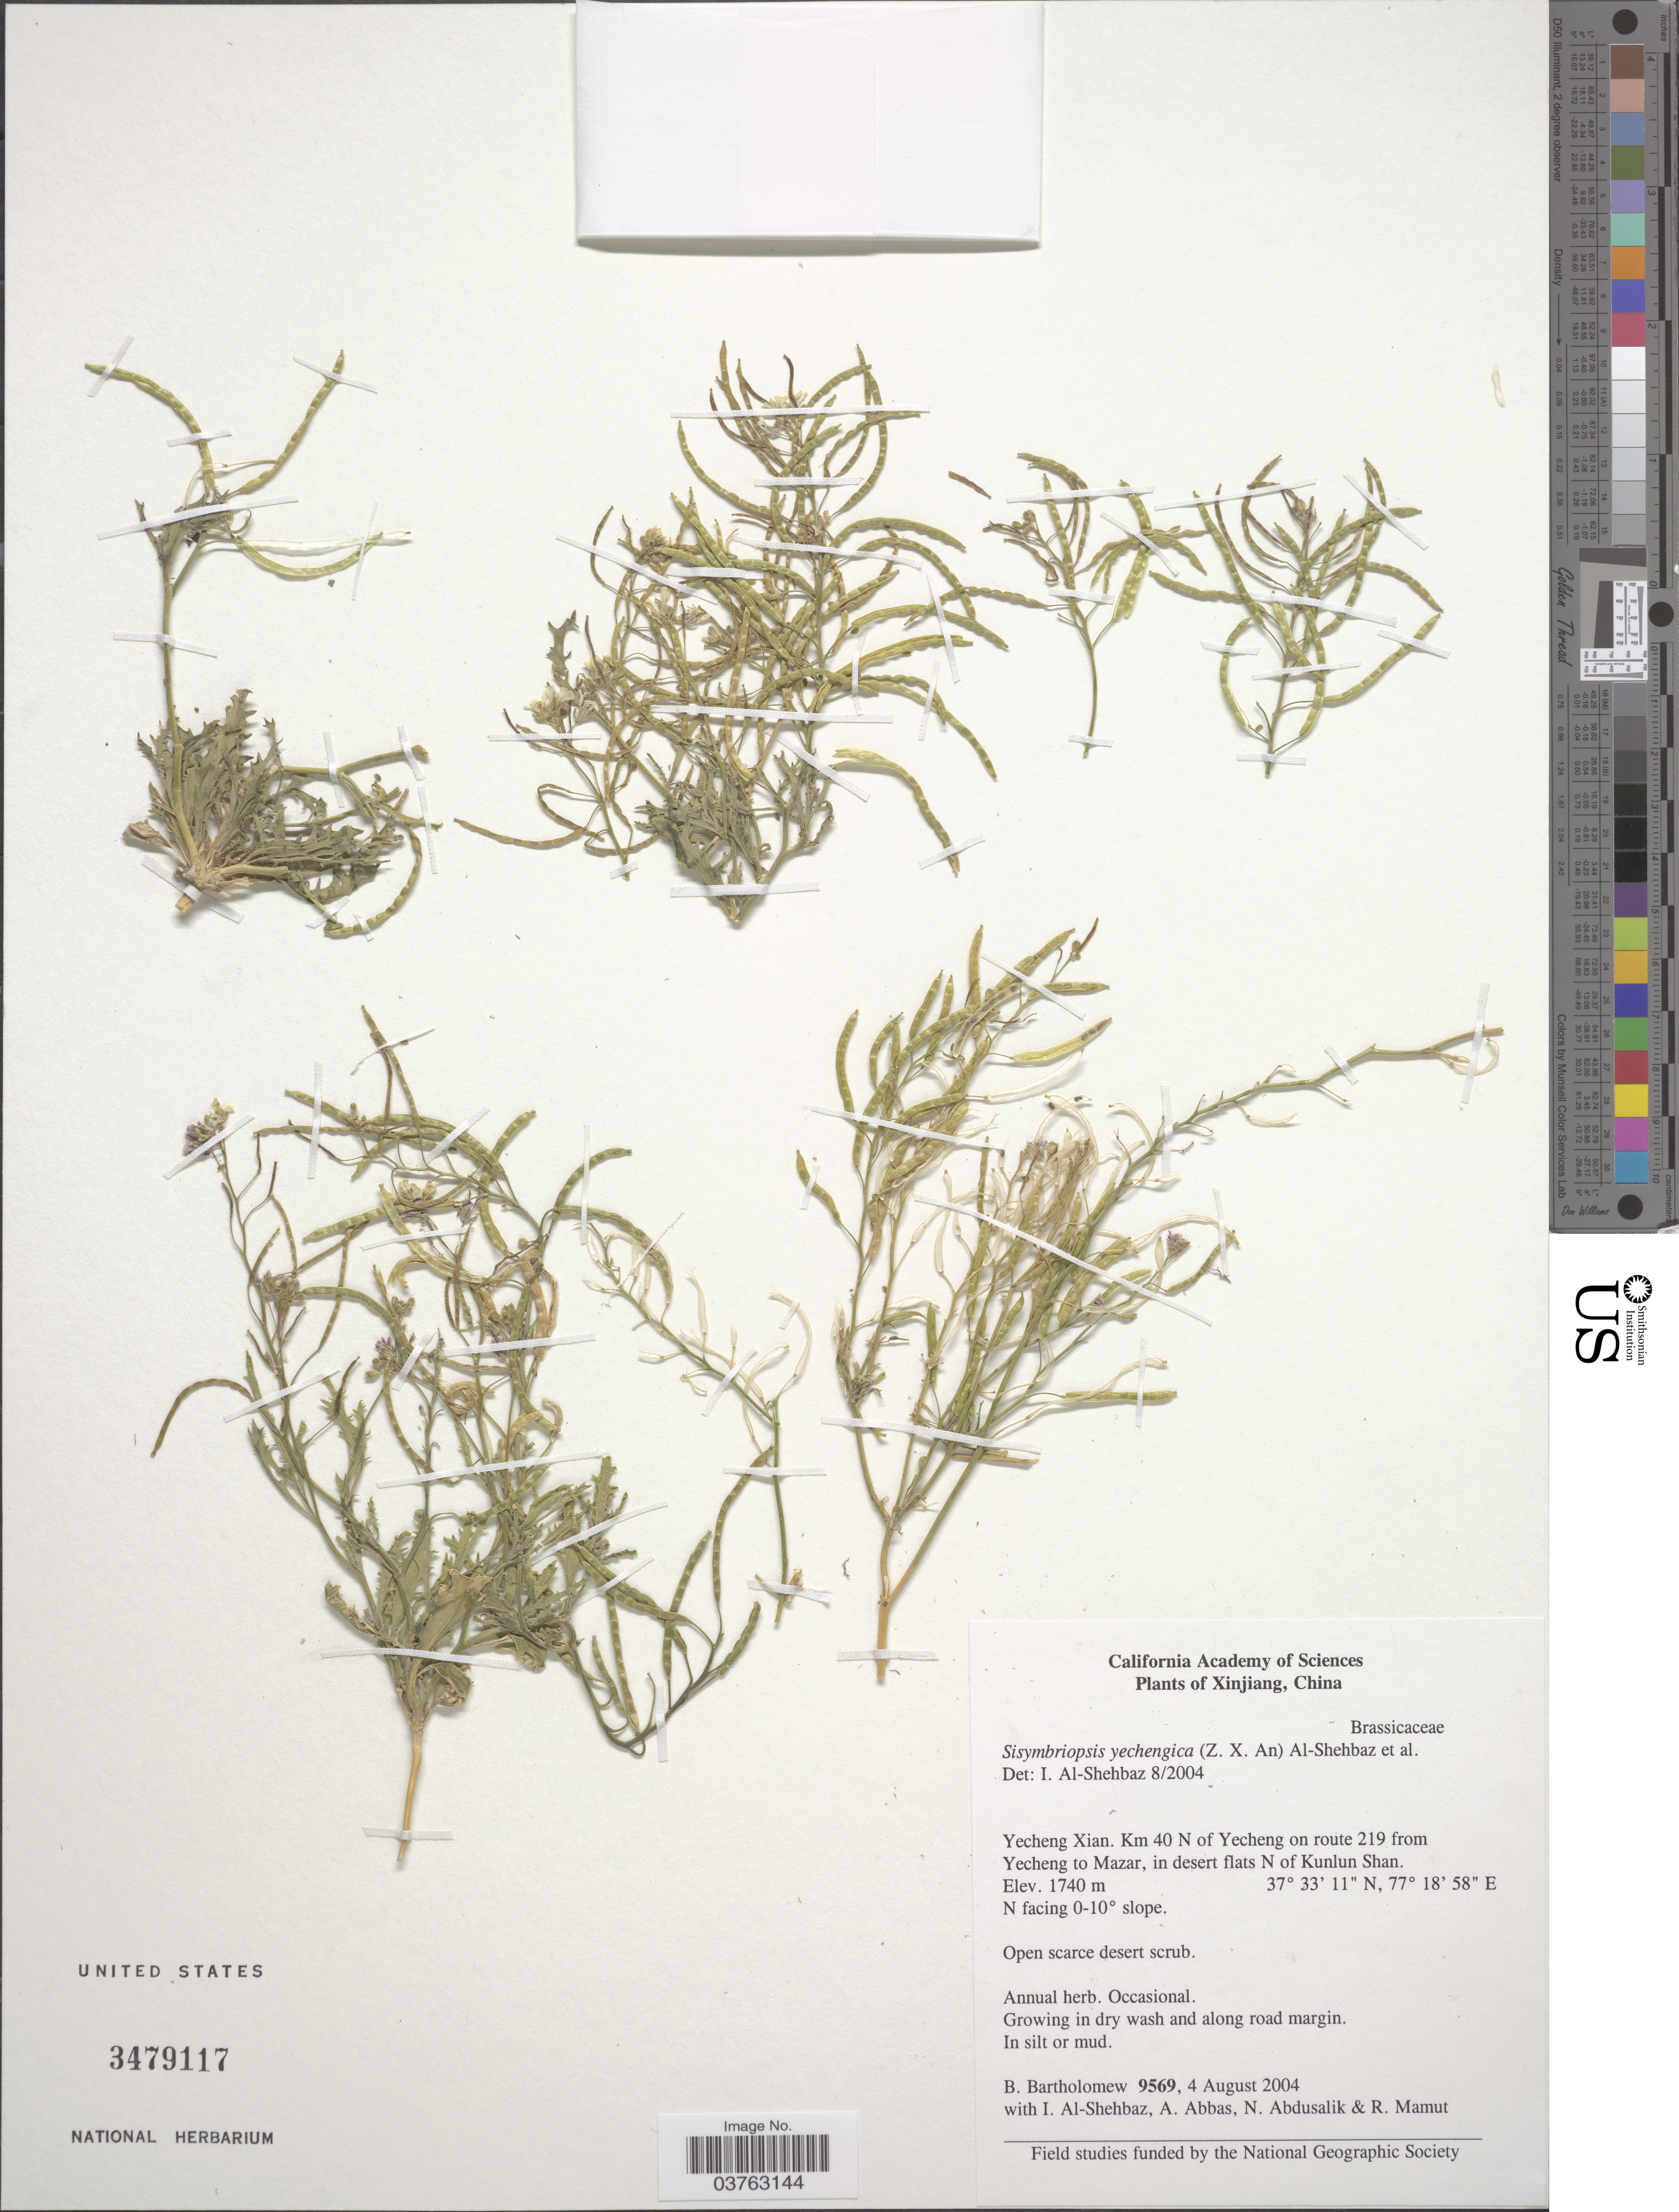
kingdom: Plantae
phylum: Tracheophyta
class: Magnoliopsida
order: Brassicales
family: Brassicaceae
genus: Sisymbriopsis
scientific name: Sisymbriopsis yechengnica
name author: (C. H. An) Al-Shehbaz et al.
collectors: B. Bartholomew, I. Al-Shehbaz, A. Abbas, N. Abdusalik & R. Mamut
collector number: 9569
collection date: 2004-08-04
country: China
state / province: Xinjiang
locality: Yecheng Xian. Km 40 N of Yecheng on route 219 from Yecheng to Mazar, in desert flats N of Kunlun Shan. N facing 0-10° slope.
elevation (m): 1740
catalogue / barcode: US 3479117